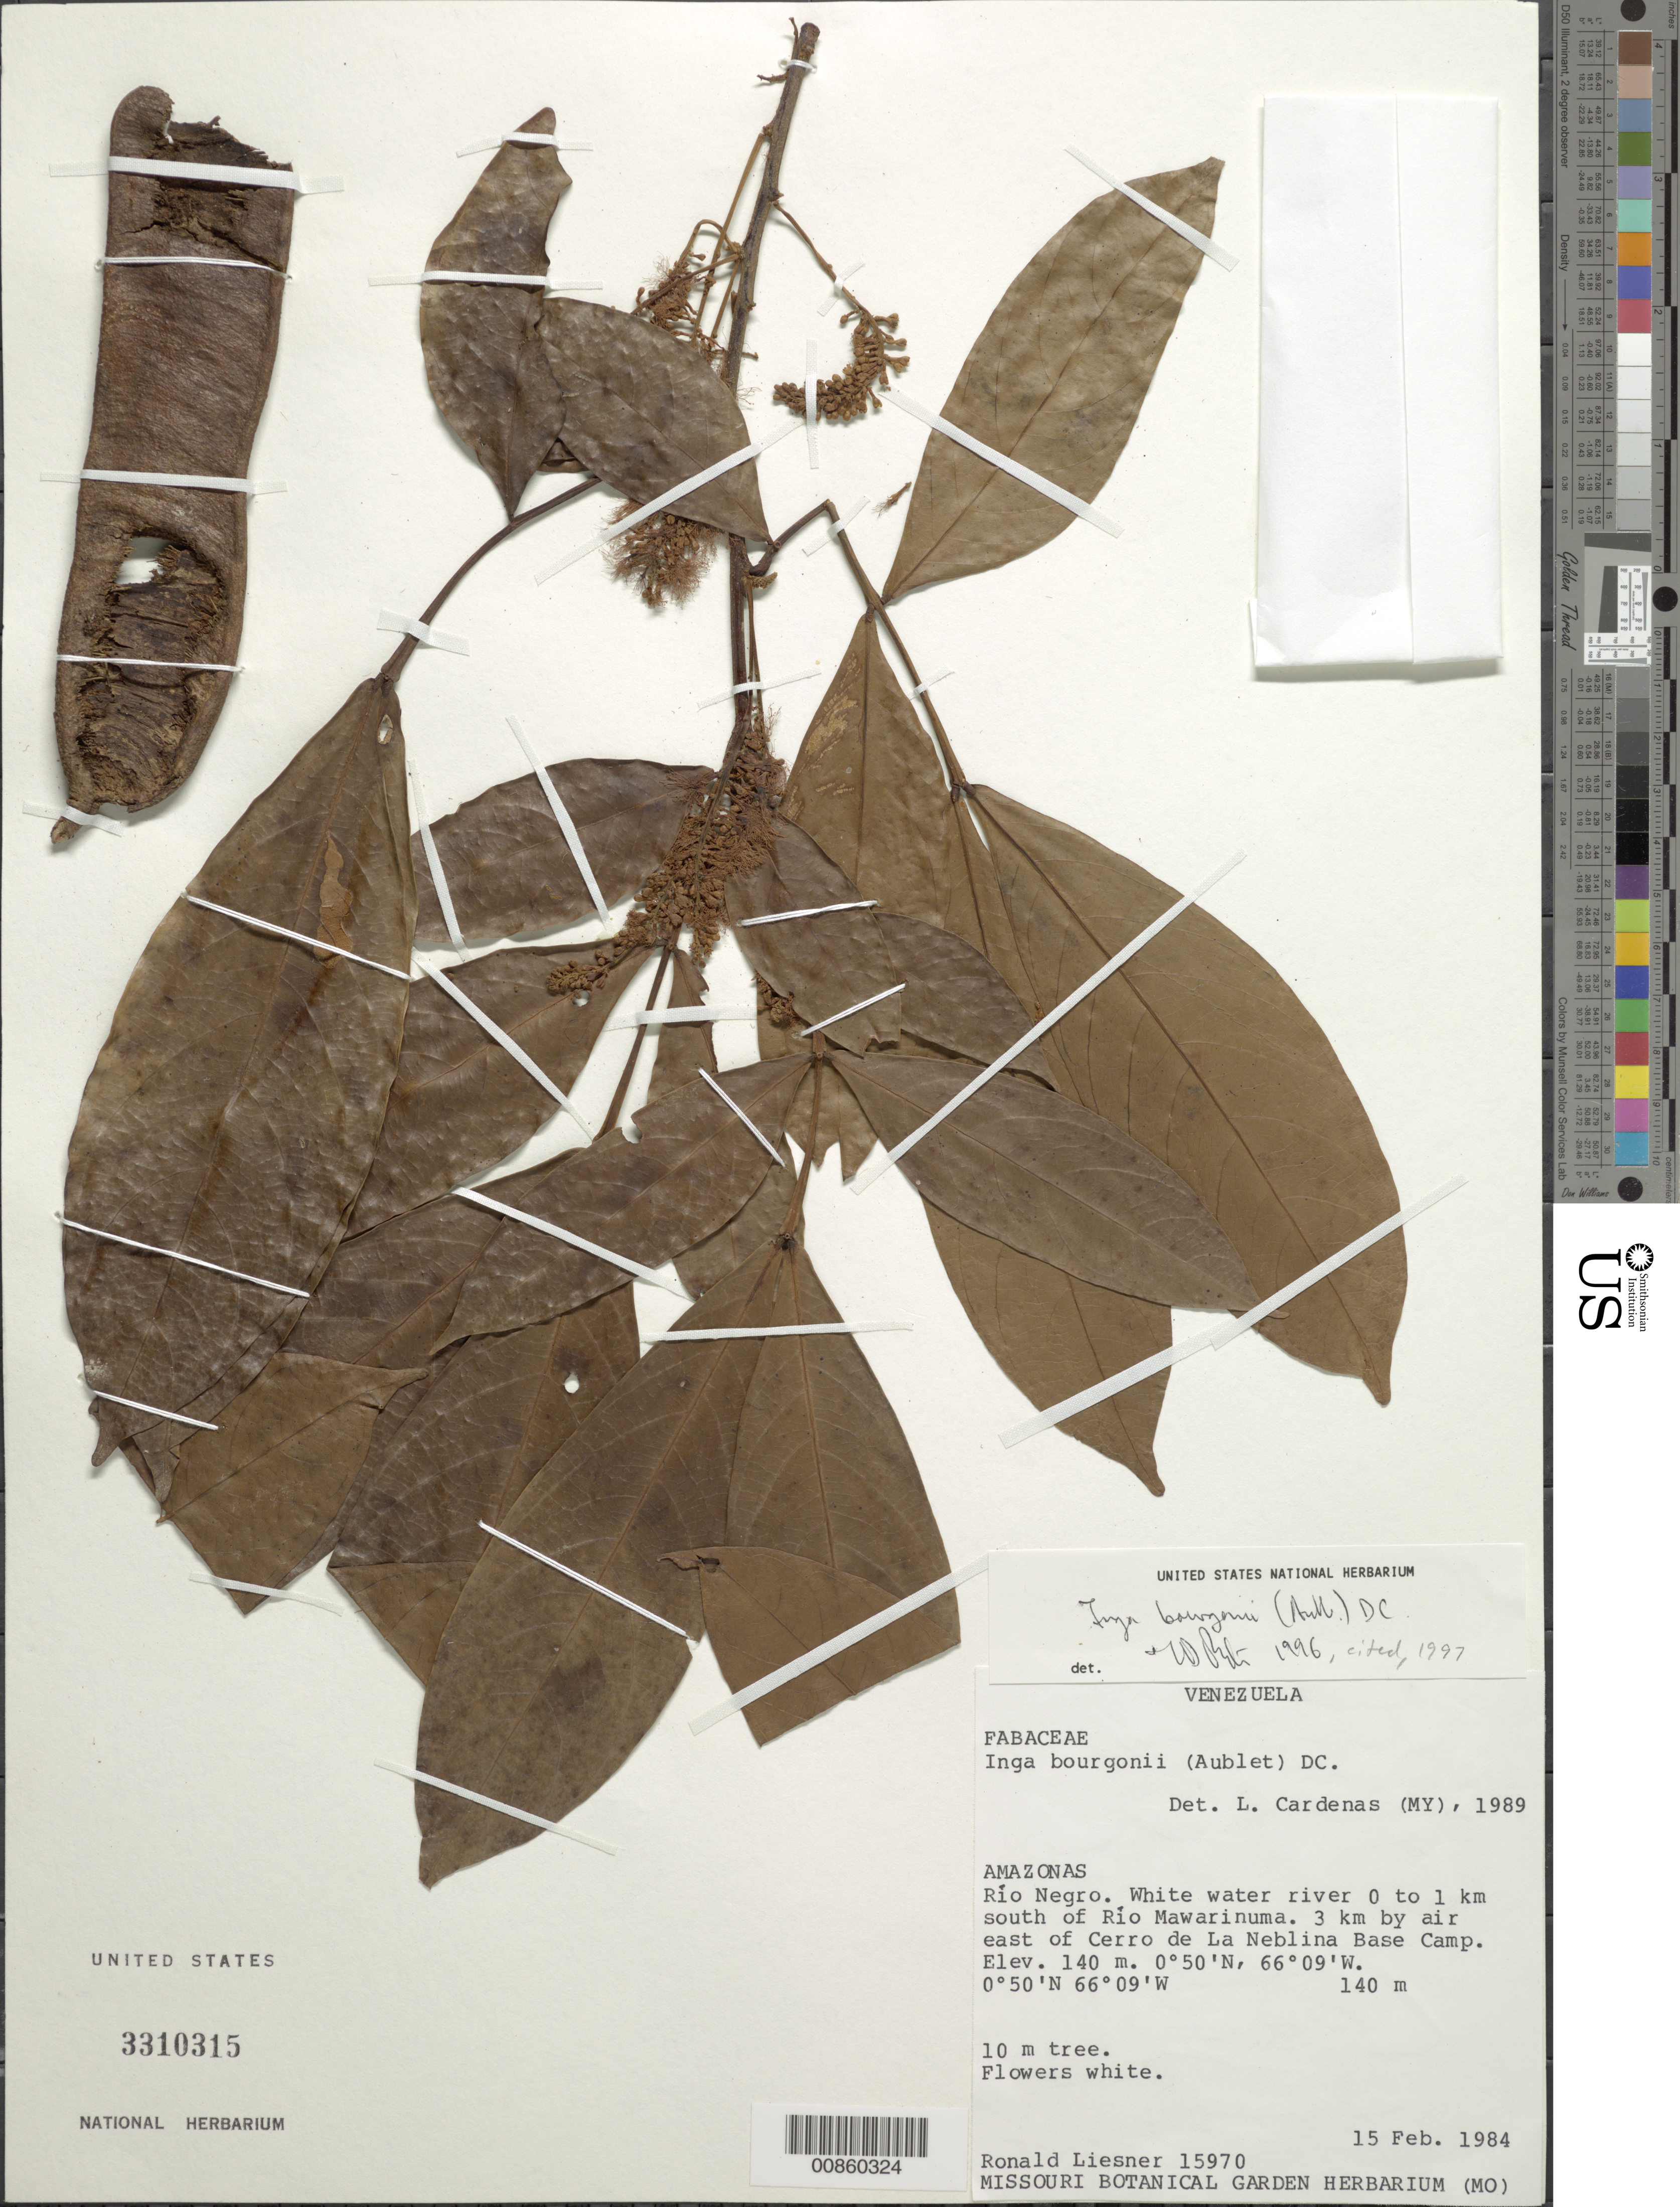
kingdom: Plantae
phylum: Tracheophyta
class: Magnoliopsida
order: Fabales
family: Fabaceae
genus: Inga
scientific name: Inga bourgoni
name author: (Aubl.) DC.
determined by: Pennington, T. D., (K)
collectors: R. L. Liesner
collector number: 15970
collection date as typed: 15-Feb-84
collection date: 1984-02-15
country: Venezuela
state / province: Amazonas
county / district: Río Negro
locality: Río Mawarinuma, 0-1 km S of, 3 km by air east of Cerro de la Neblina base camp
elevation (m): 140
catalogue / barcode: US 3310315